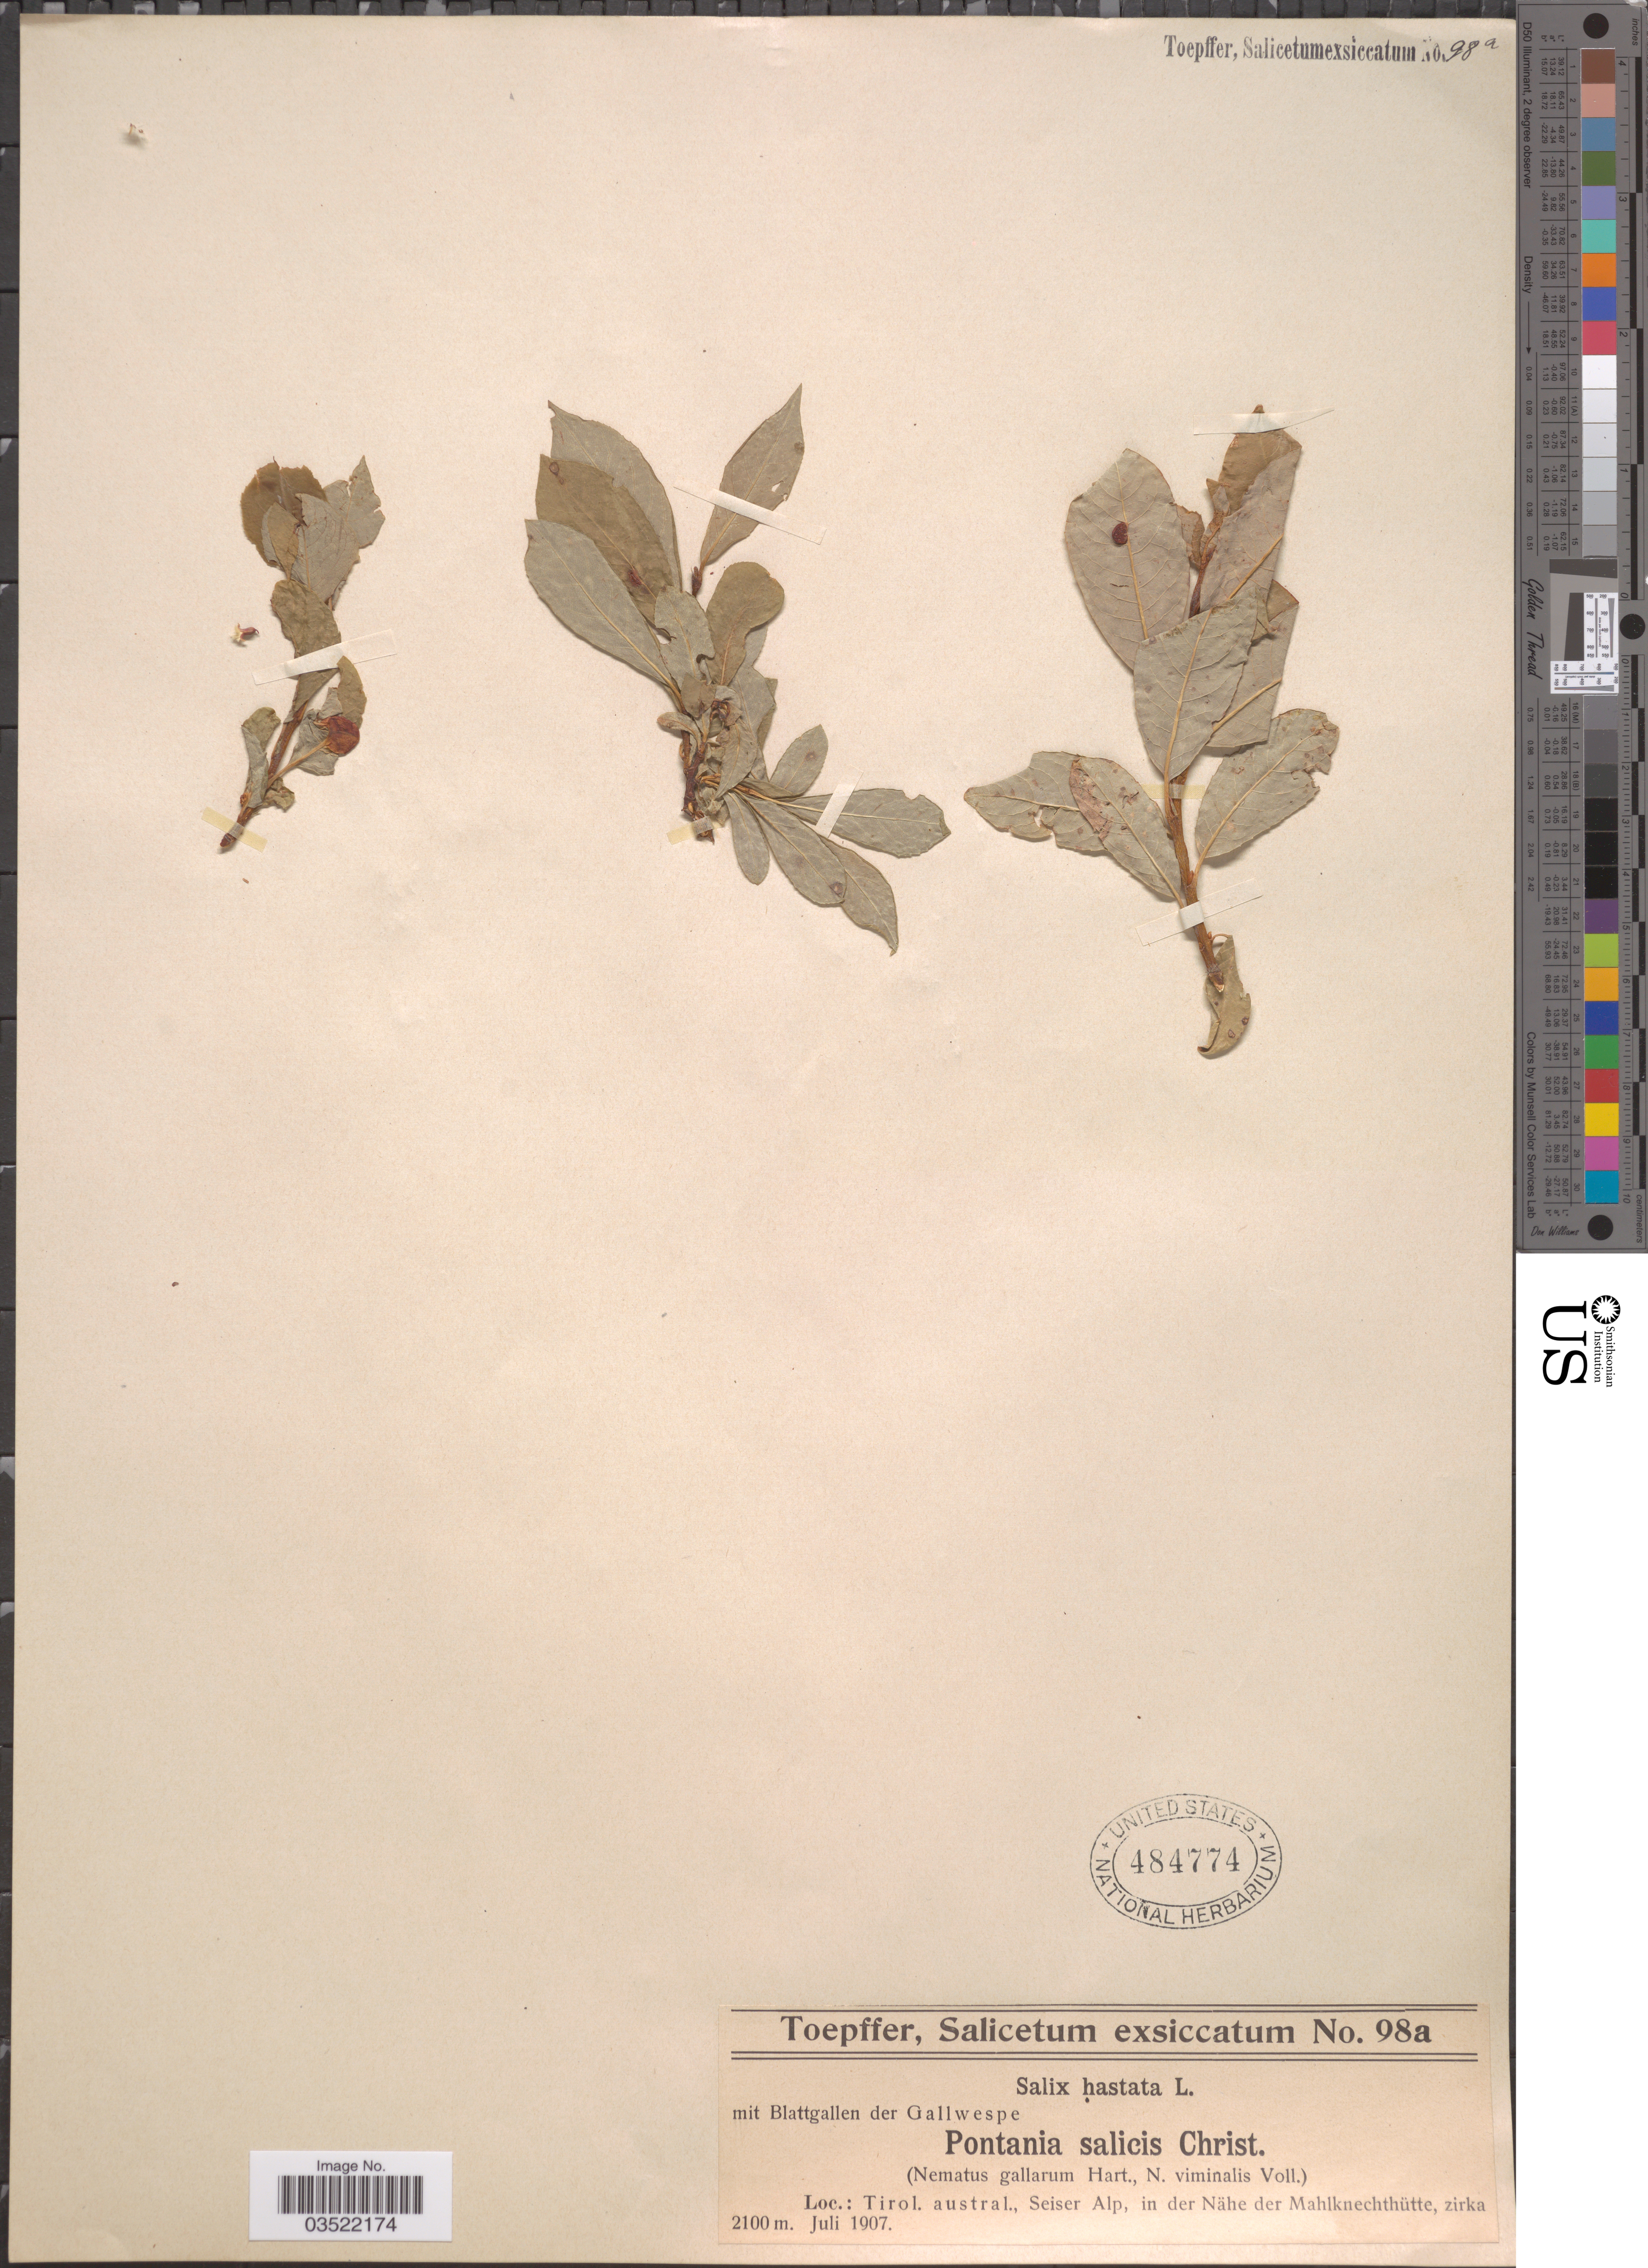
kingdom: Plantae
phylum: Tracheophyta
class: Magnoliopsida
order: Malpighiales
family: Salicaceae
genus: Salix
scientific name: Salix hastata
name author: L.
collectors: A. Toepffer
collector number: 98a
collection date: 1907-07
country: Austria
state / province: Styria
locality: Tirol. austral., Seiser Alp, in der Nähe der Mahlknechthütte.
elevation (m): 2100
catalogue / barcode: US 484774